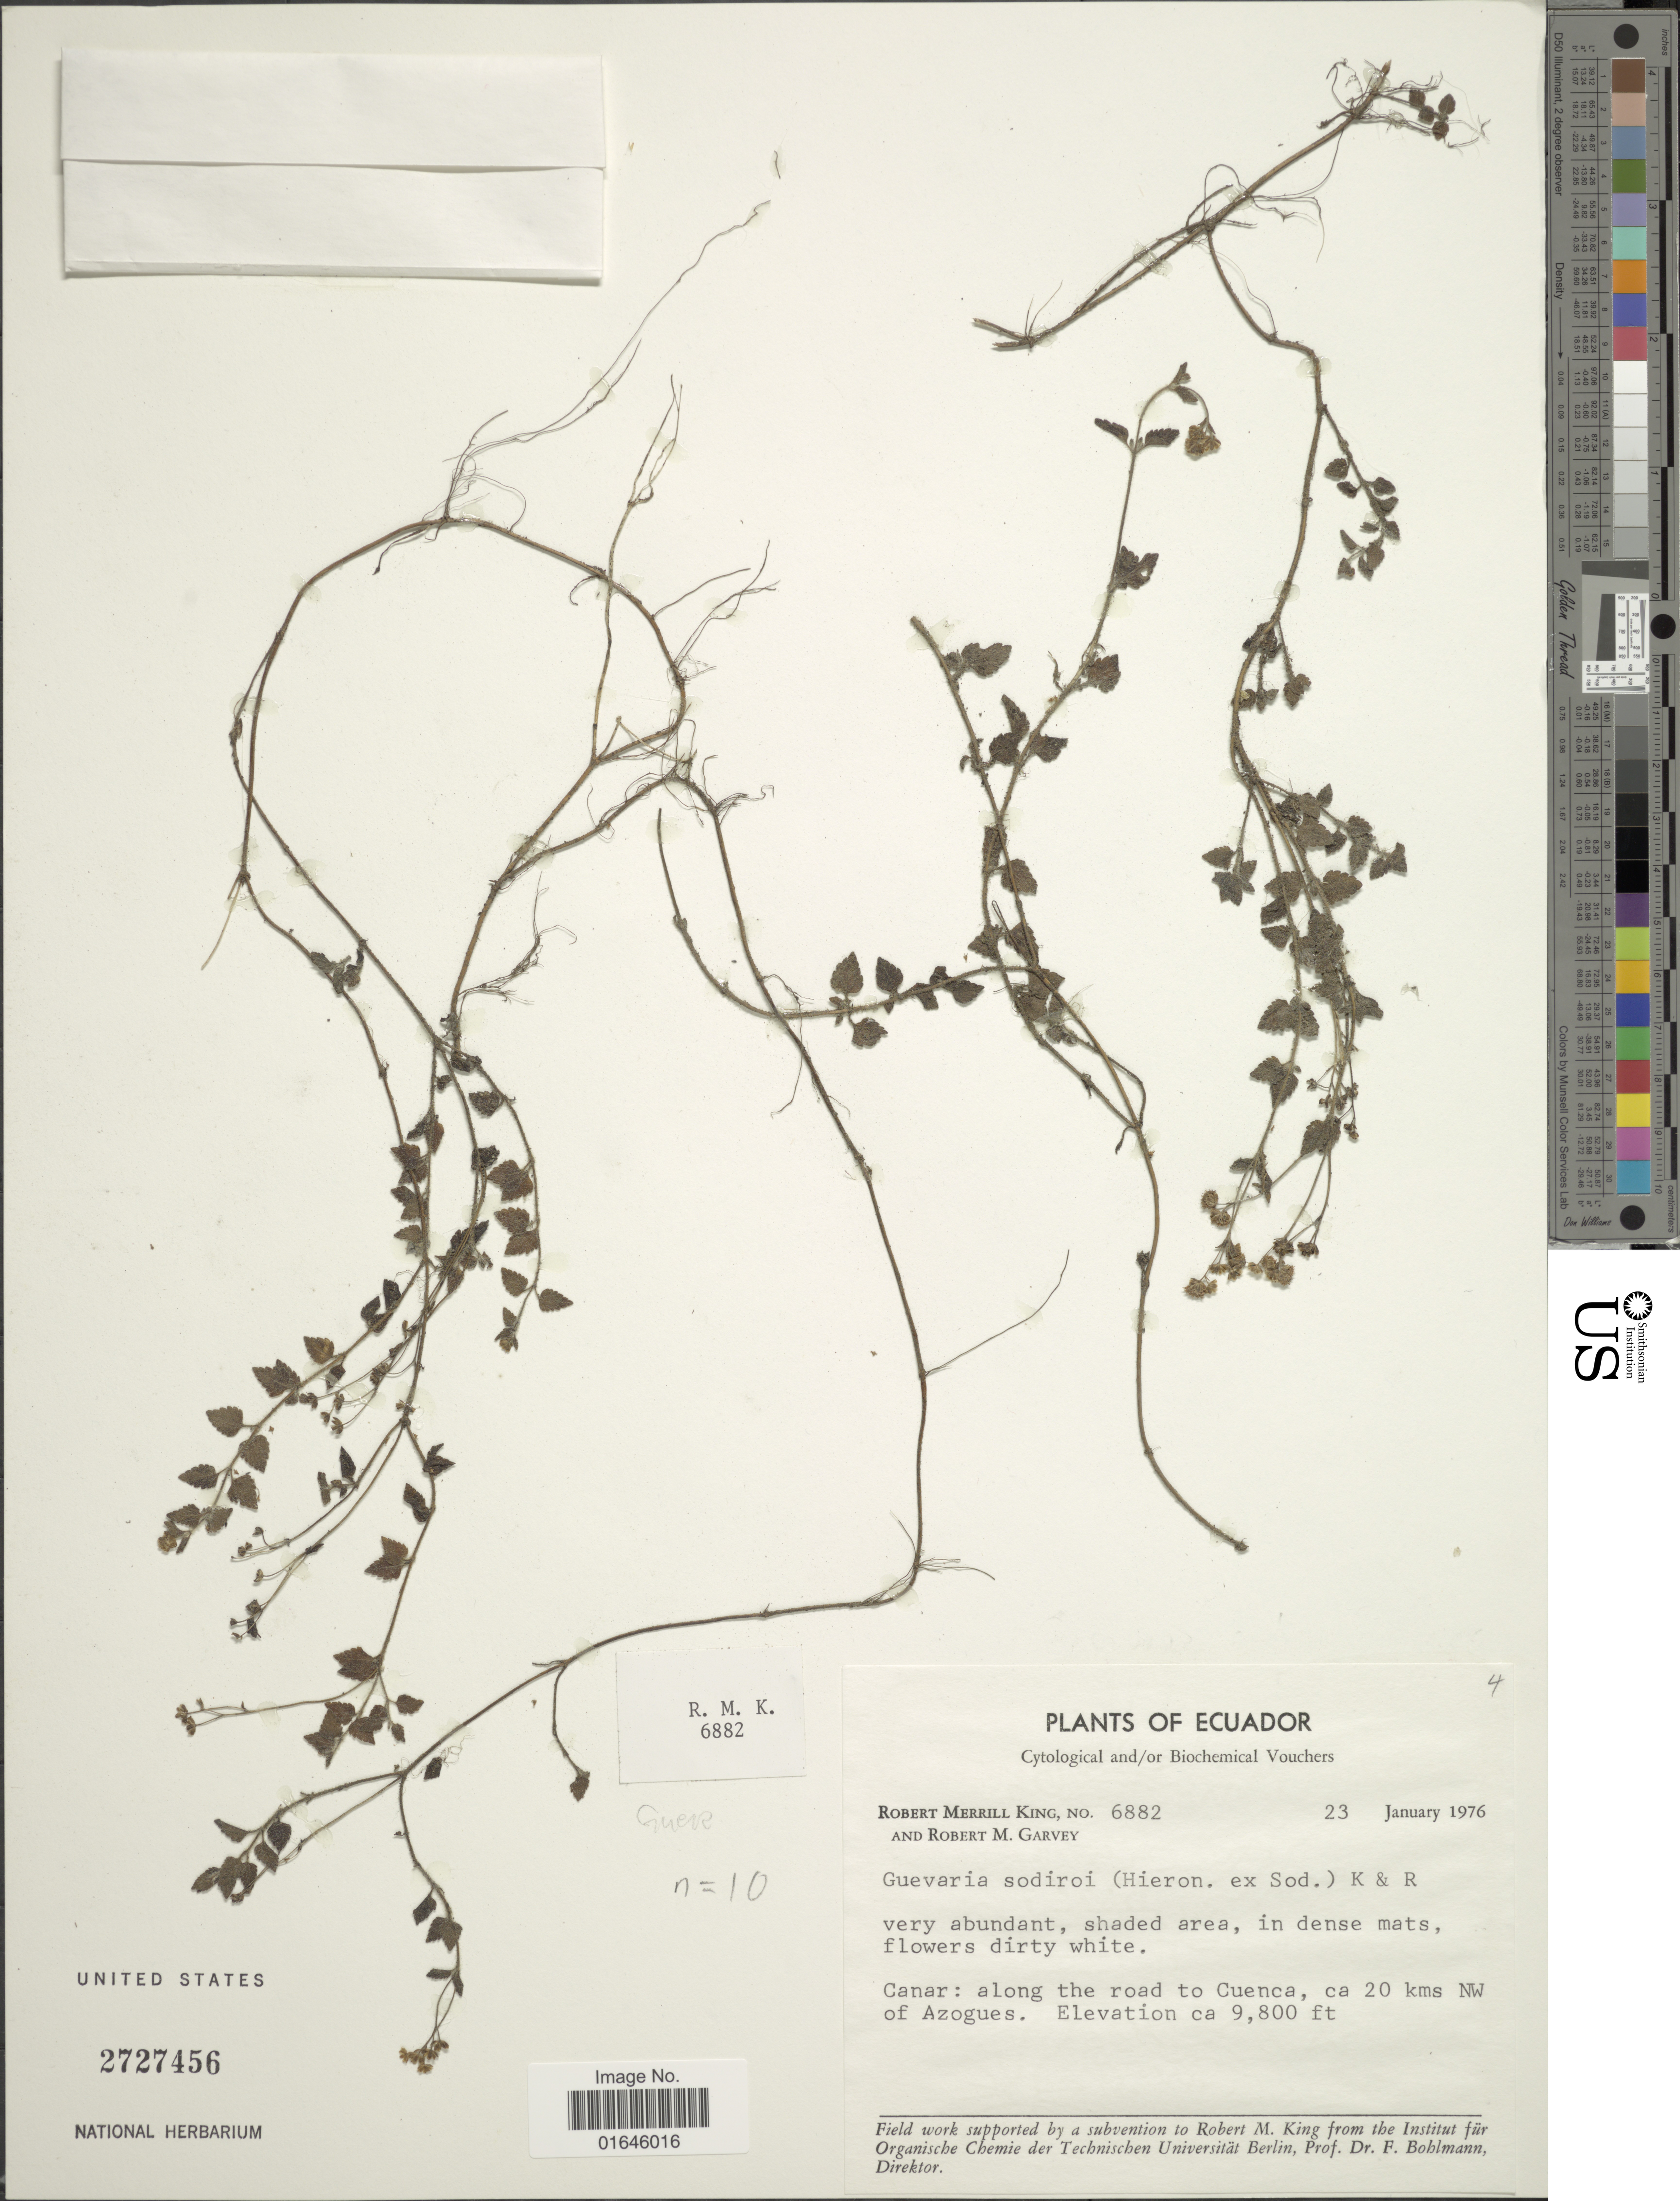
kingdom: Plantae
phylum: Tracheophyta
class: Magnoliopsida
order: Asterales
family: Asteraceae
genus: Guevaria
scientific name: Guevaria sodiroi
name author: (Hieron. in Sodiro) R.M. King & H. Rob.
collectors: R. M. King & R. Garvey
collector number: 6882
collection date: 1976-01-23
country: Ecuador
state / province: Cañar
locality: Along the road to Cuenca, ca. 20 kms NW of Azogues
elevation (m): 2987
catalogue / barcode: US 2727456